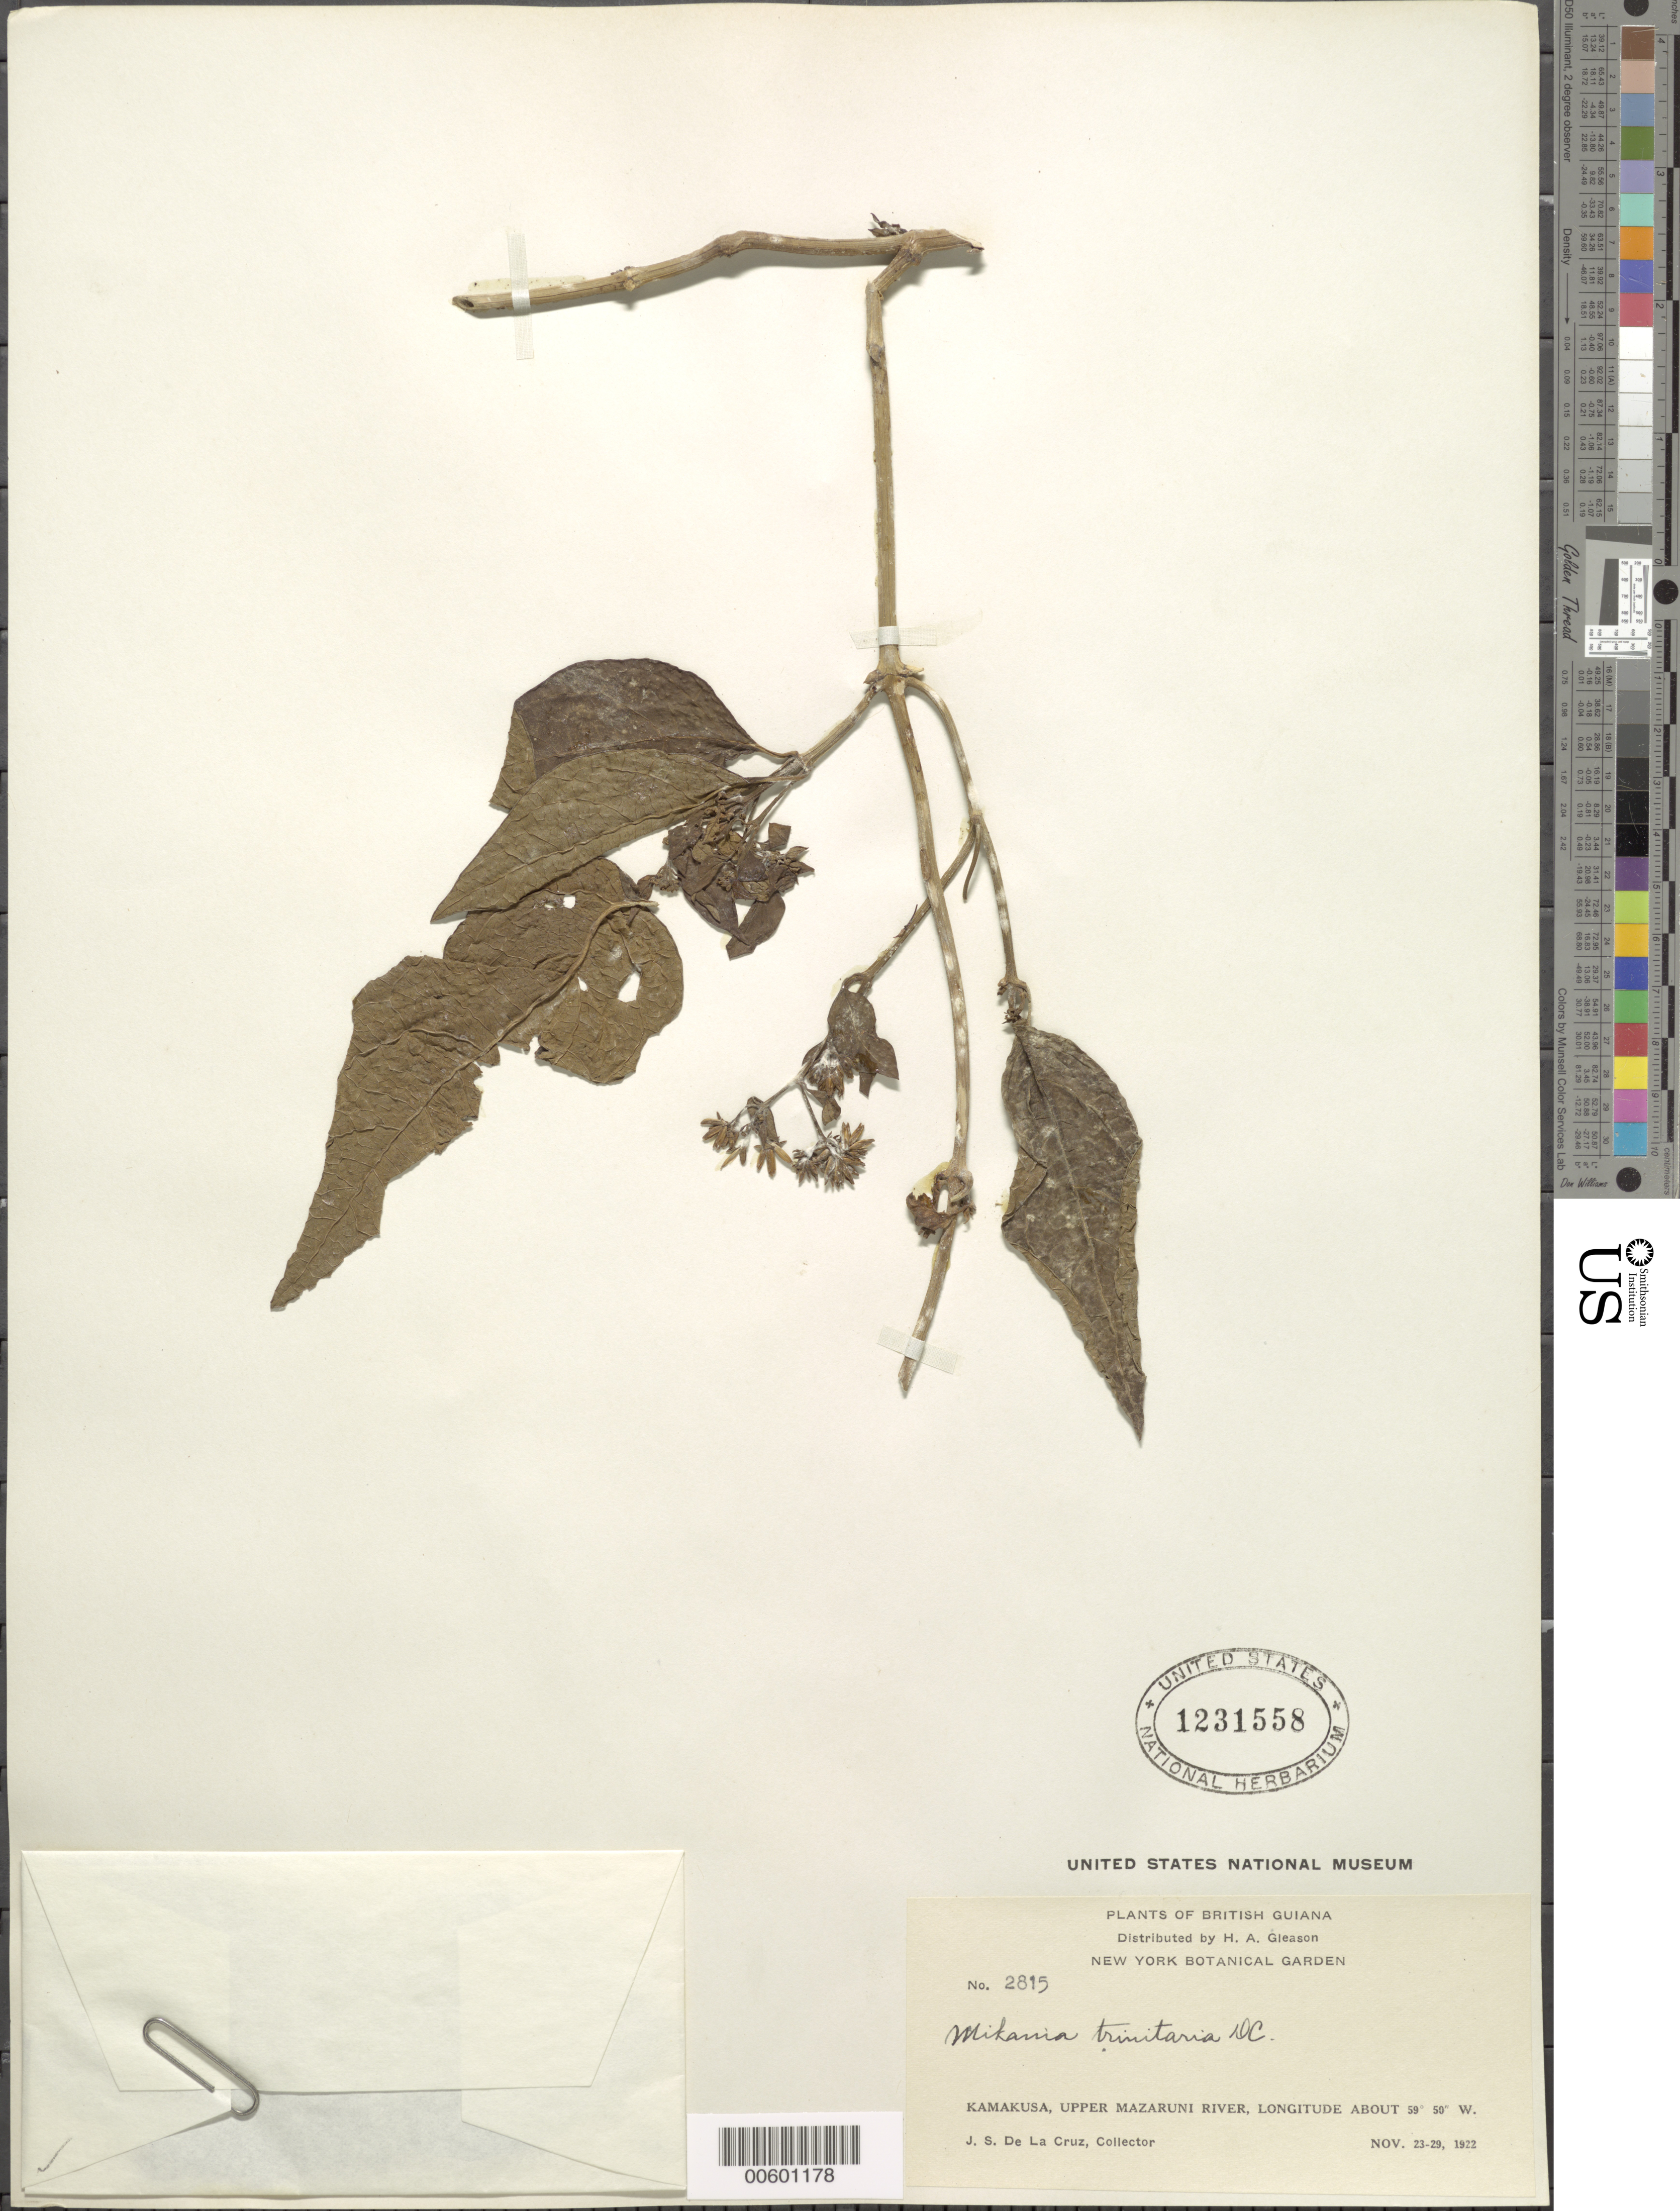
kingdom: Plantae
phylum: Tracheophyta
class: Magnoliopsida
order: Asterales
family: Asteraceae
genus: Mikania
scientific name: Mikania trinitaria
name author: DC.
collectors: J. S. de la Cruz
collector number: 2815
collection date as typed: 23-Nov-22 to 29-Nov-22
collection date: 1922-11-23/1922-11-29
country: Guyana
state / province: Cuyuni-Mazaruni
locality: Kamakusa, Upper Mazaruni R.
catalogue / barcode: US 1231558